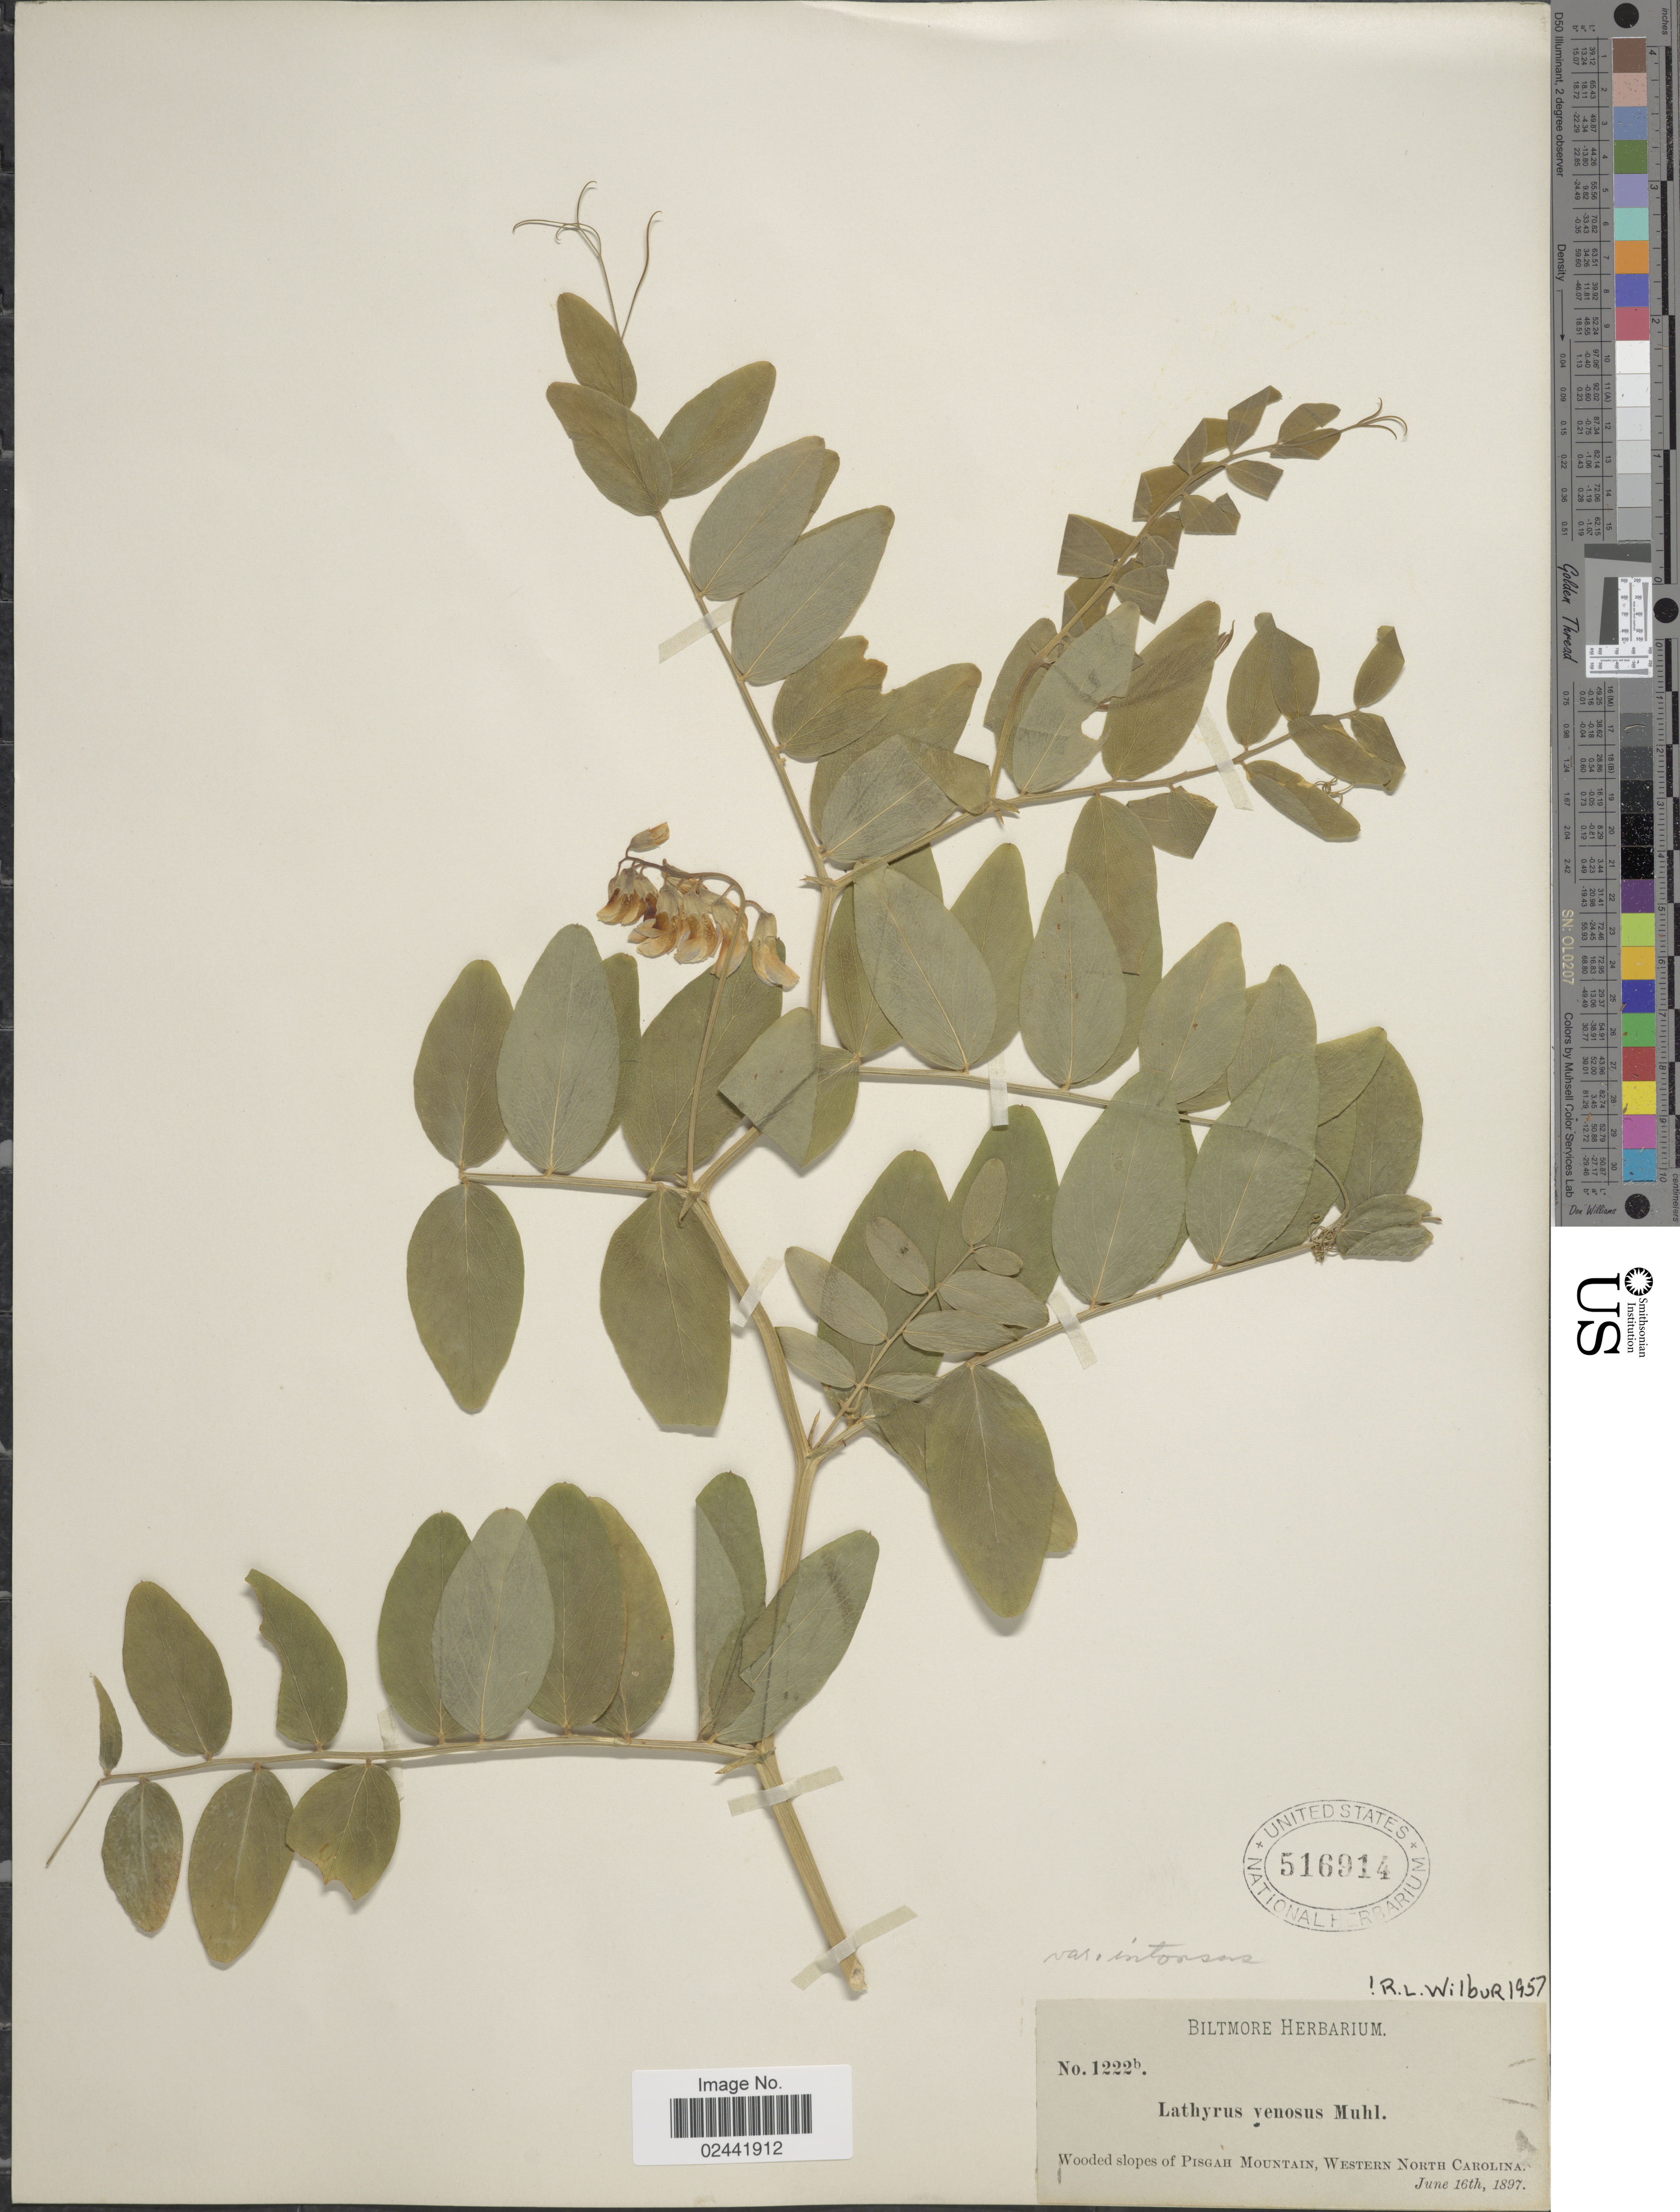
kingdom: Plantae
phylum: Tracheophyta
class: Magnoliopsida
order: Fabales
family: Fabaceae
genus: Lathyrus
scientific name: Lathyrus venosus var. intonsus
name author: Butters & H. St. John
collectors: ex herb. Biltmore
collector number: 1222b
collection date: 1897-06-16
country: United States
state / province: North Carolina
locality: Wooded slopes of Pisgah Mountain, Western North Carolina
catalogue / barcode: US 516914